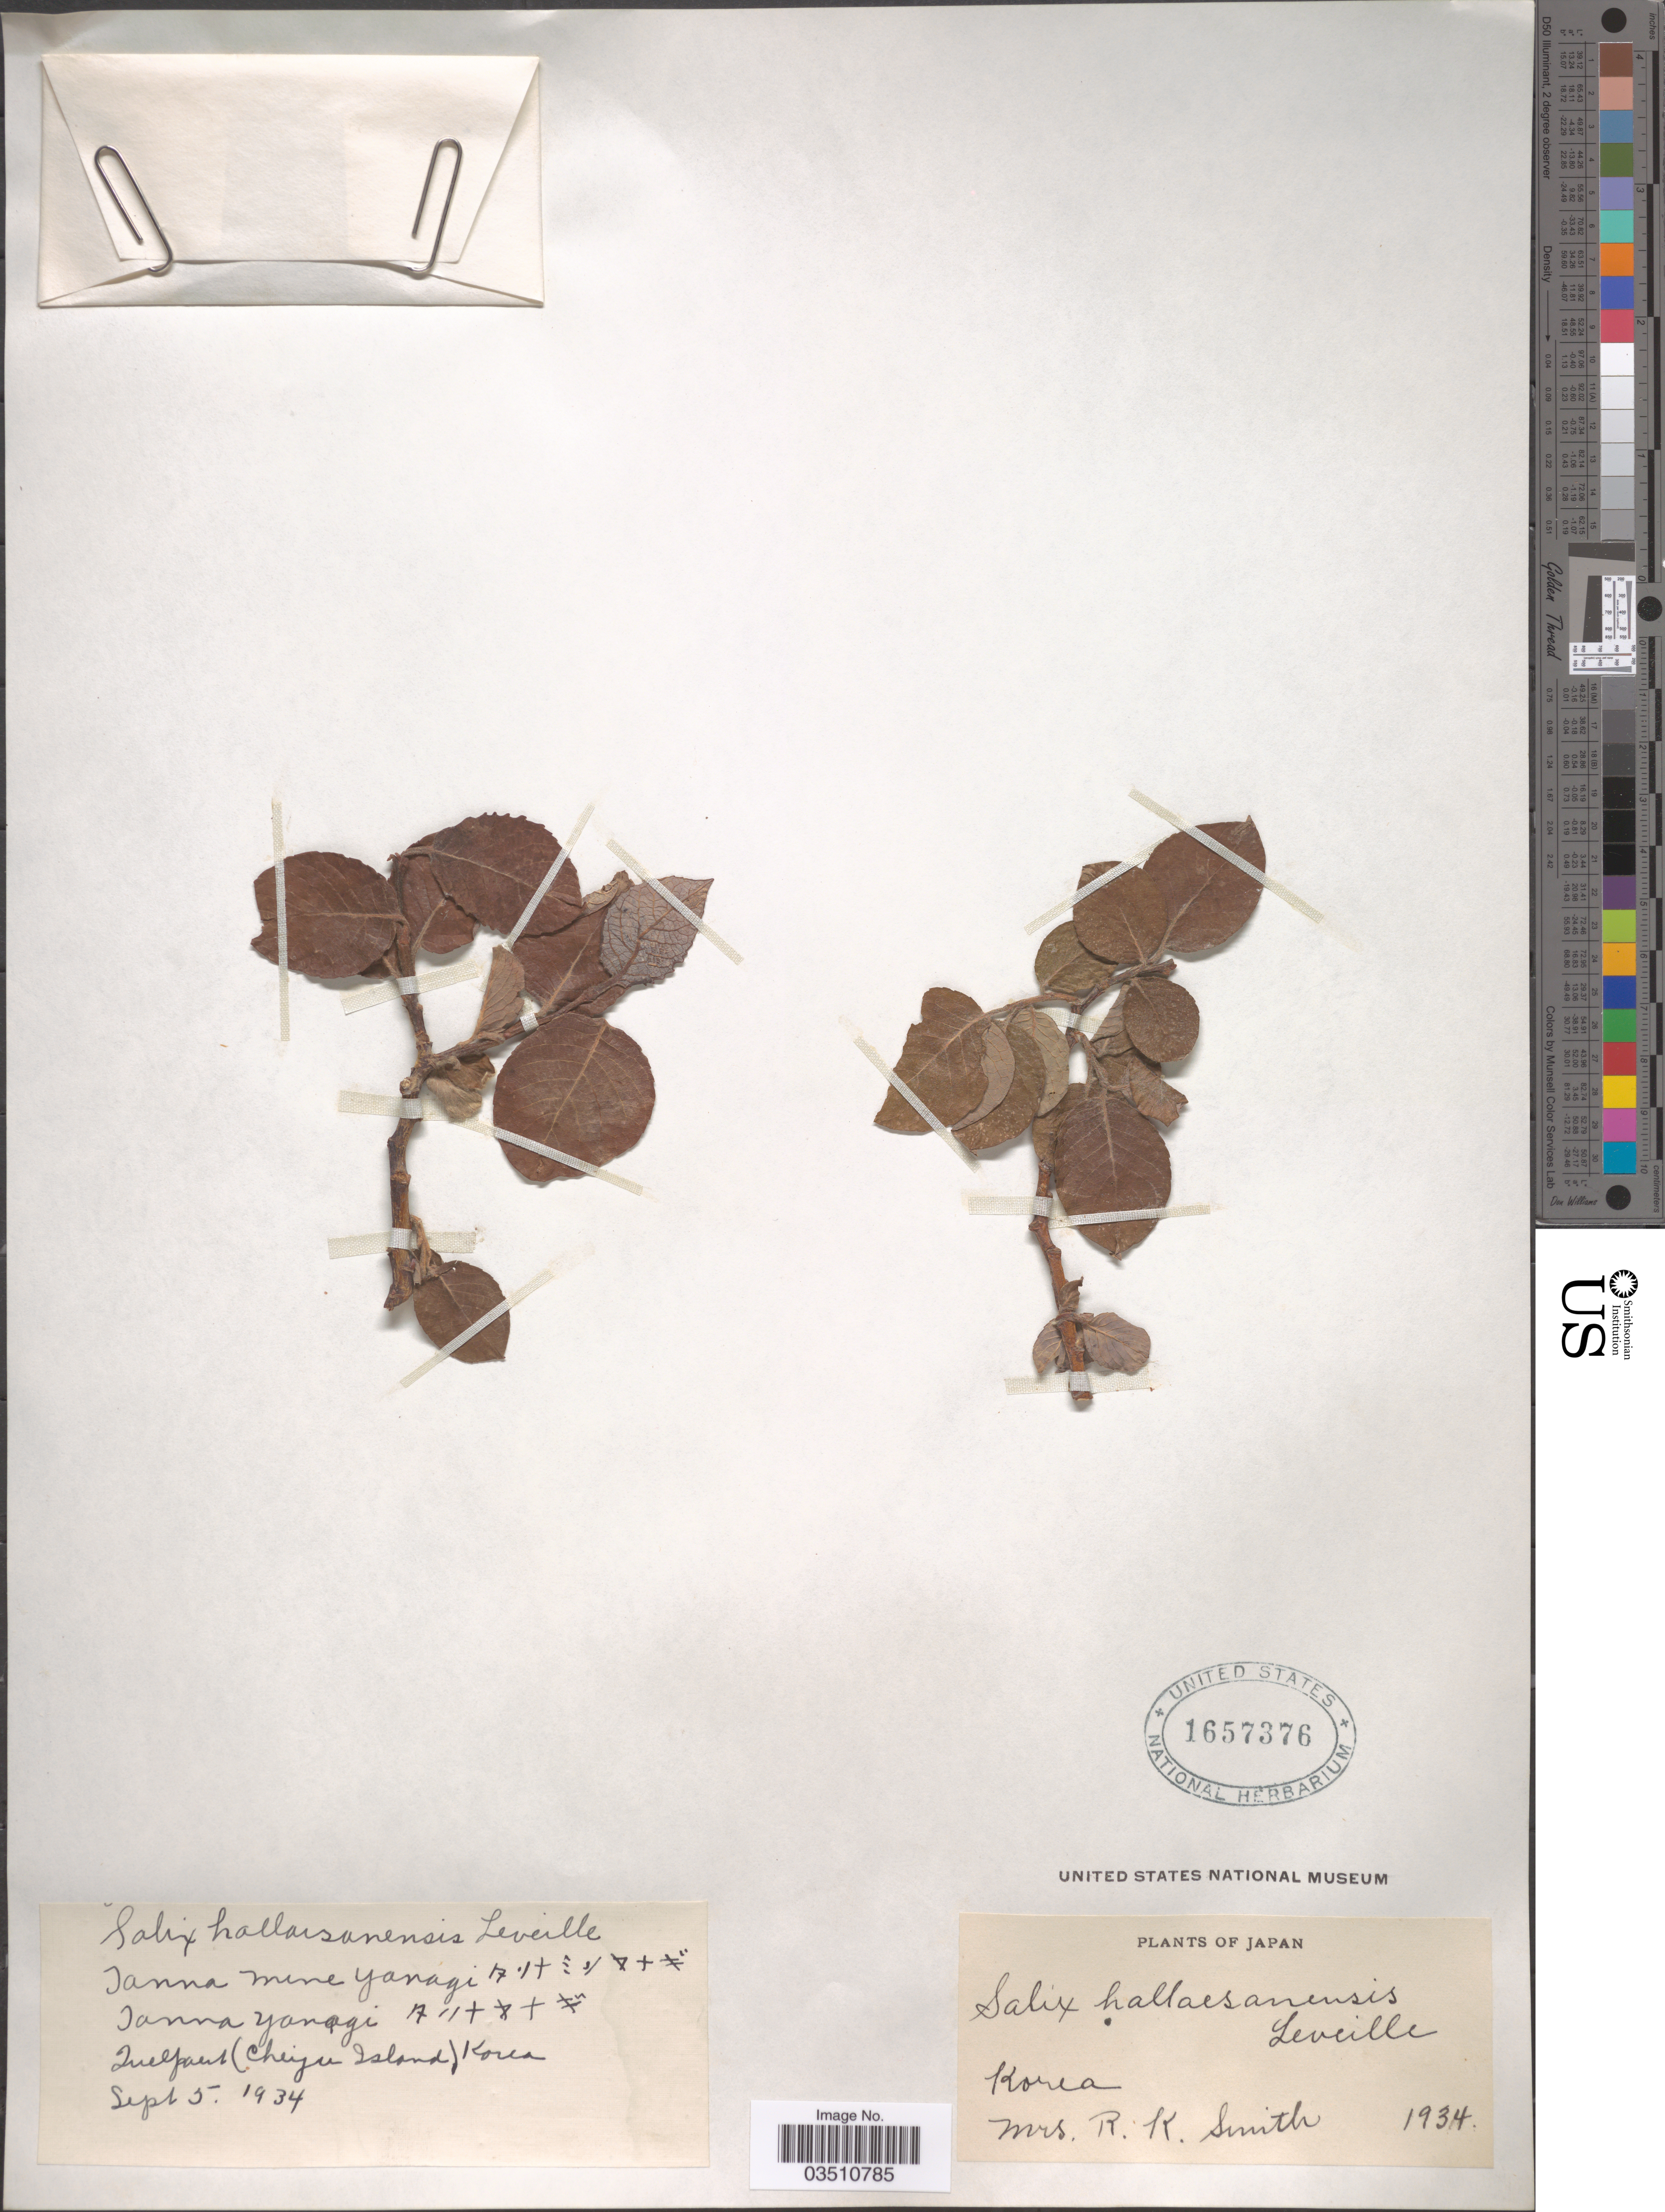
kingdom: Plantae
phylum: Tracheophyta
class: Magnoliopsida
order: Malpighiales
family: Salicaceae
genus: Salix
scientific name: Salix hallisanensis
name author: H. Lév.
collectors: Mrs. R. K. Smith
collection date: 1934-09-05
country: South Korea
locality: Quelpaert (Cheiju Island).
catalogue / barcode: US 1657376